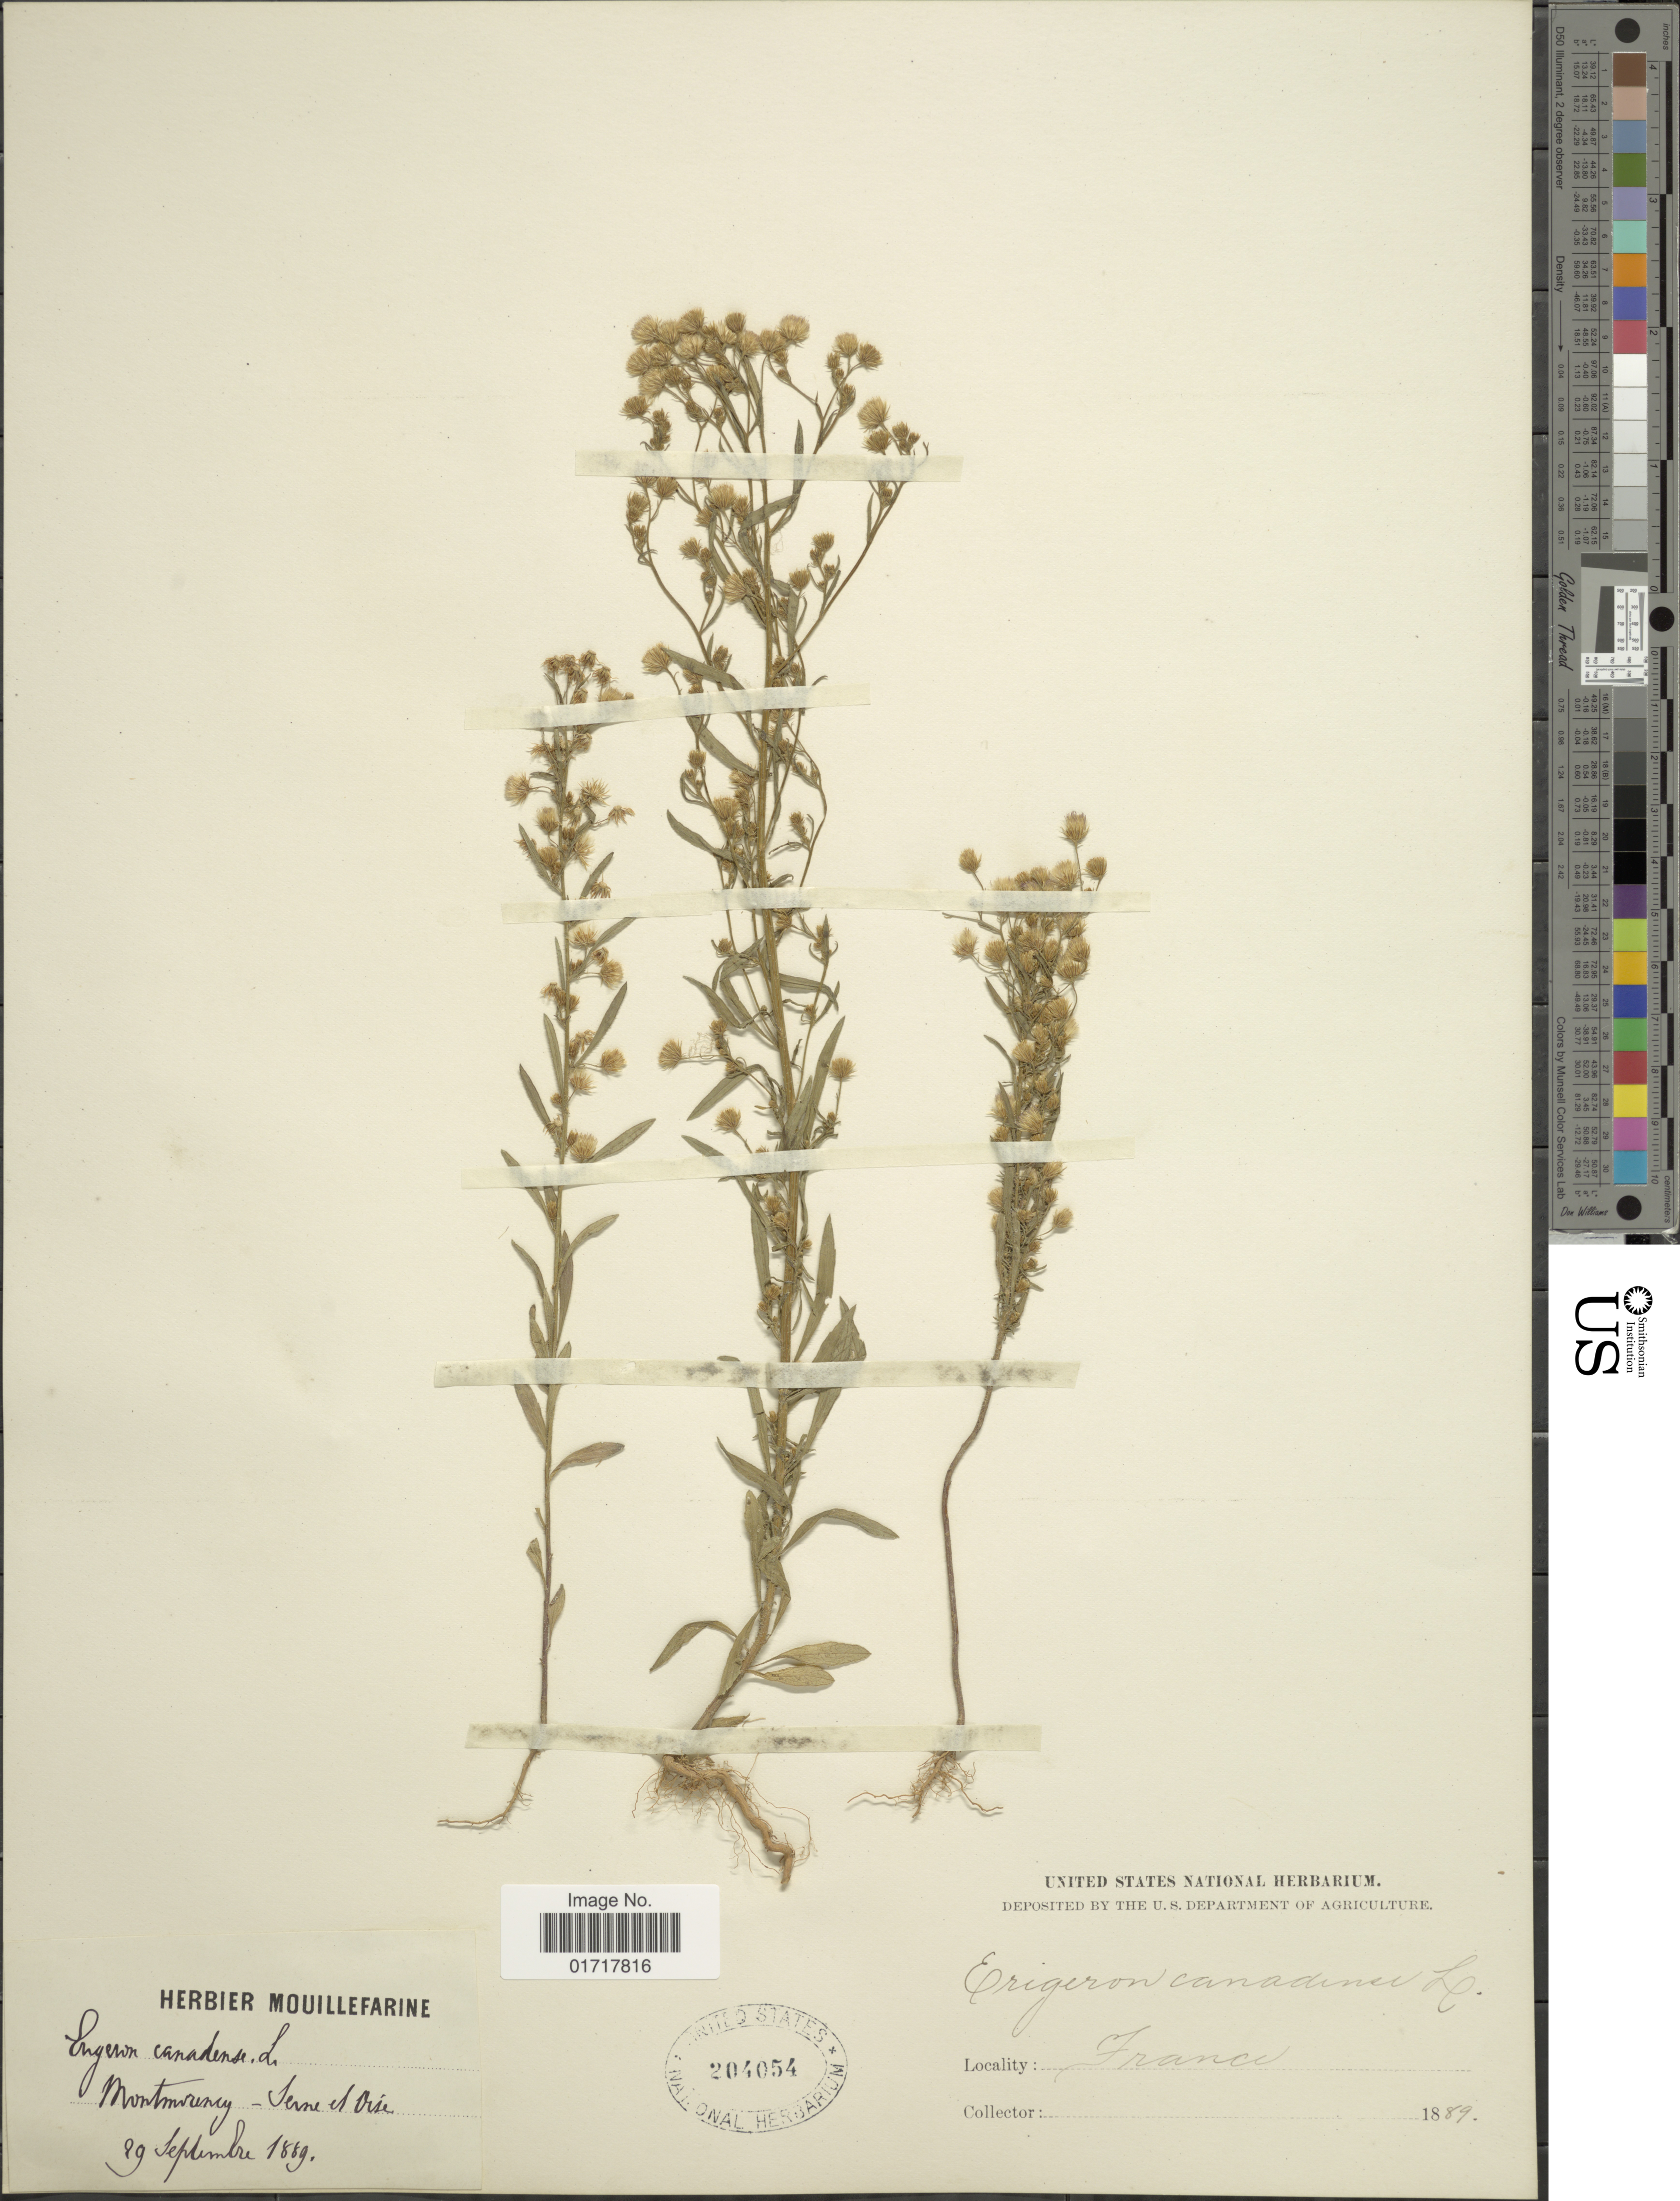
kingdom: Plantae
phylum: Tracheophyta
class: Magnoliopsida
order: Asterales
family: Asteraceae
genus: Conyza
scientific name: Conyza canadensis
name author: (L.) Cronq.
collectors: ex herb. Mouillefarine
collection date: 1889-09-29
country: France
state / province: Île-de-France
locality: Montmorency - Seine et Oise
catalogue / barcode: US 204054